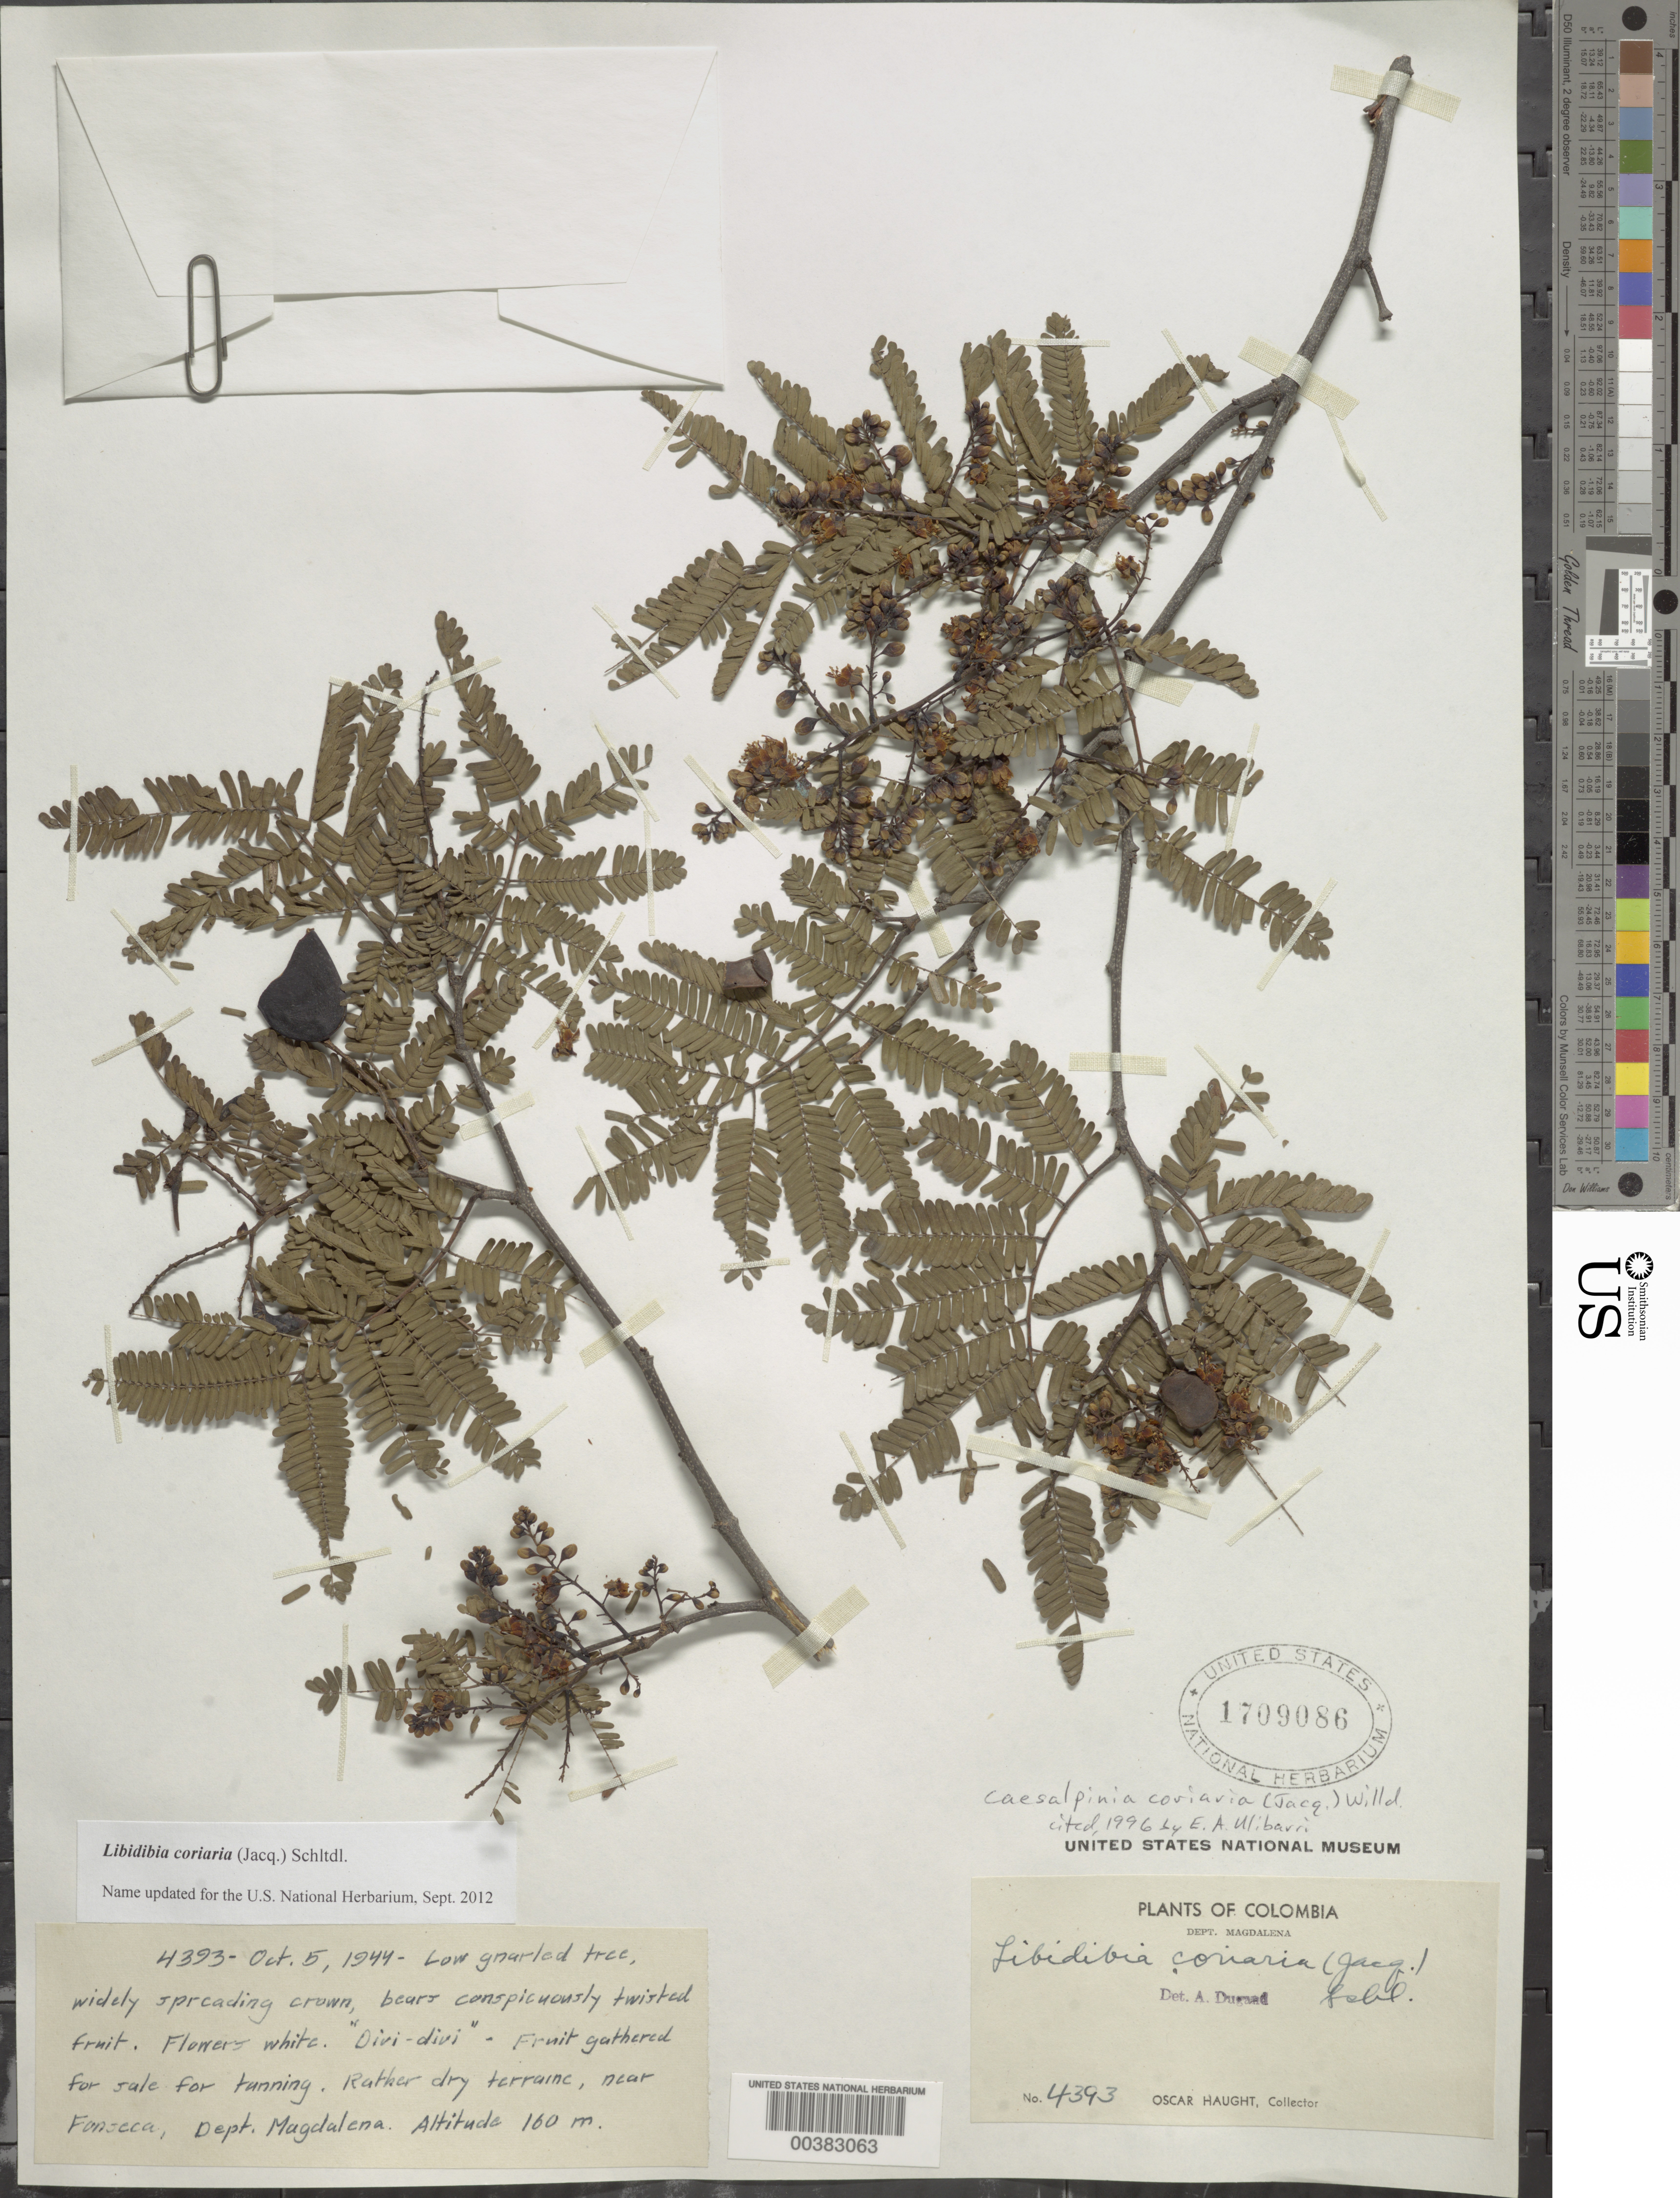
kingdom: Plantae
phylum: Tracheophyta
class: Magnoliopsida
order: Fabales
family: Fabaceae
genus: Libidibia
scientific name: Libidibia coriaria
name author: (Jacq.) Schltdl.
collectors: O. L. Haught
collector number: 4393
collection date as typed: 05 Oct 1944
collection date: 1944-10-05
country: Colombia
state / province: Magdalena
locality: Near fonSeca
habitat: Rather dry terraine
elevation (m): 160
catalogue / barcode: US 1709086